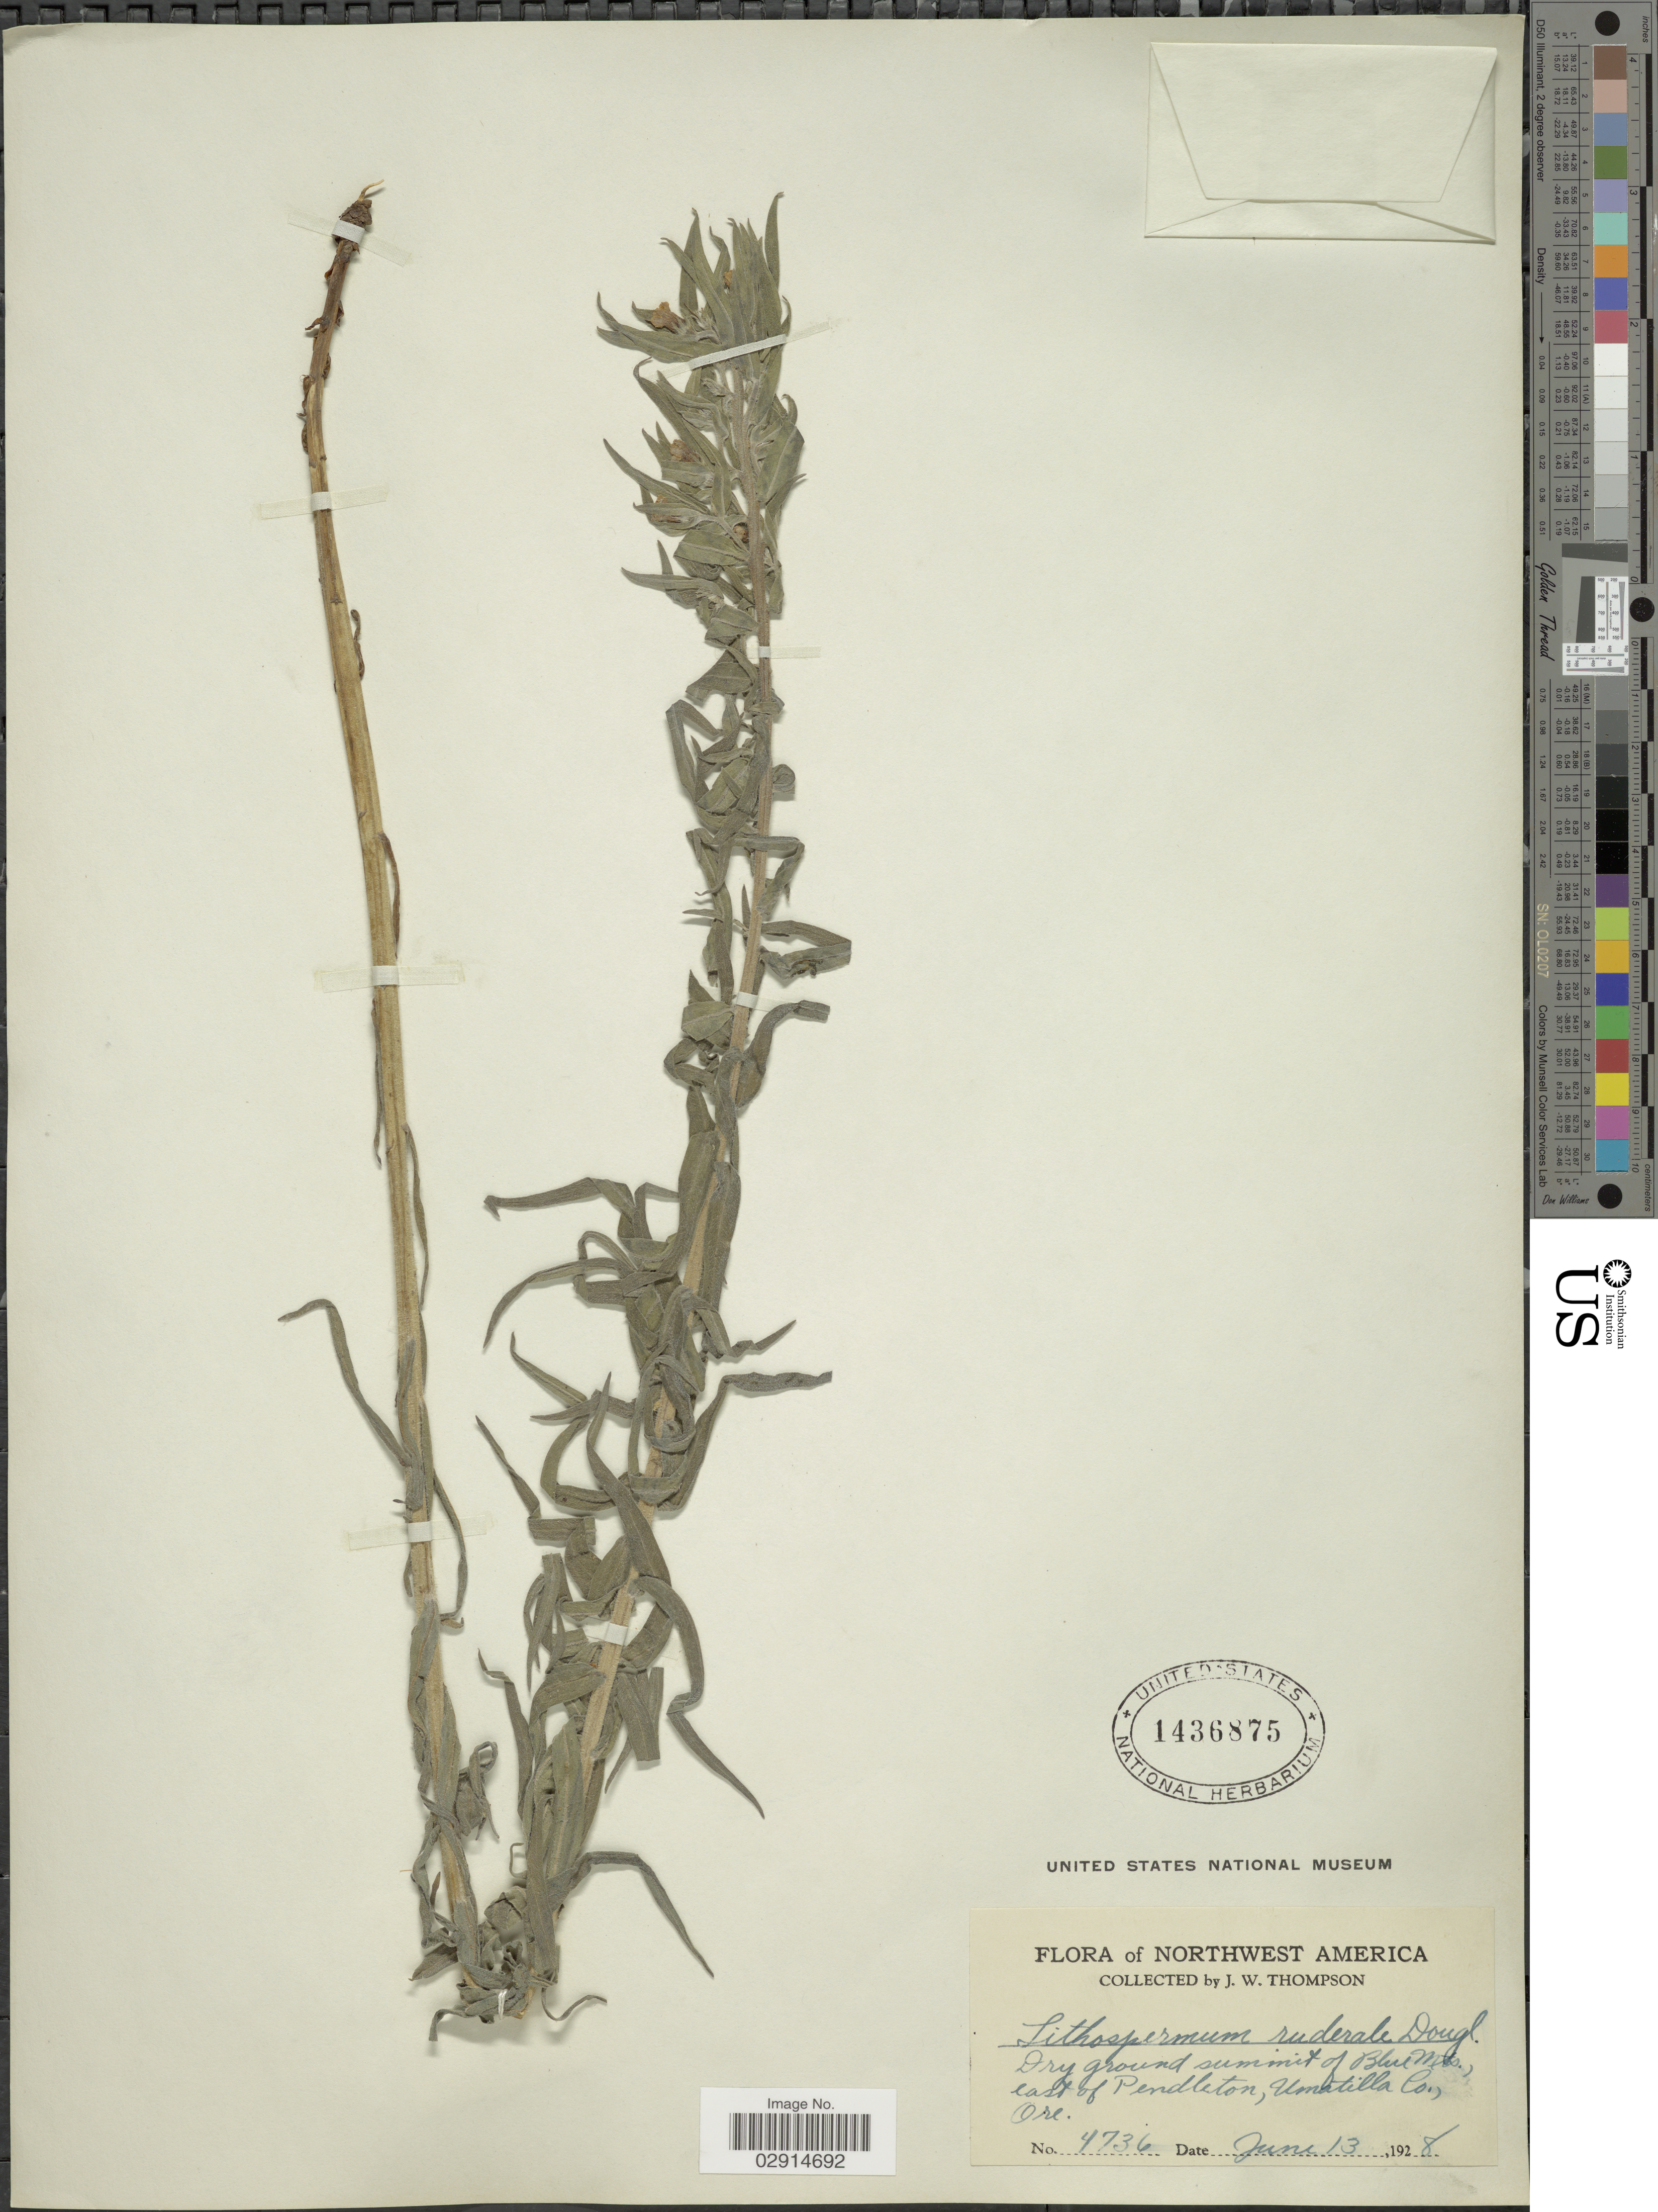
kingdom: Plantae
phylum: Tracheophyta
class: Magnoliopsida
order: Boraginales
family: Boraginaceae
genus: Lithospermum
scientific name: Lithospermum ruderale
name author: Douglas ex Lehm.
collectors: J. Thompson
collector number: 4736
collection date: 1928-06-13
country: United States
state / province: Oregon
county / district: Umatilla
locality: Northwest America, Dry ground summit of Blue Mts., east of Pendleton, Umatilla Co.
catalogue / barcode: US 1436875